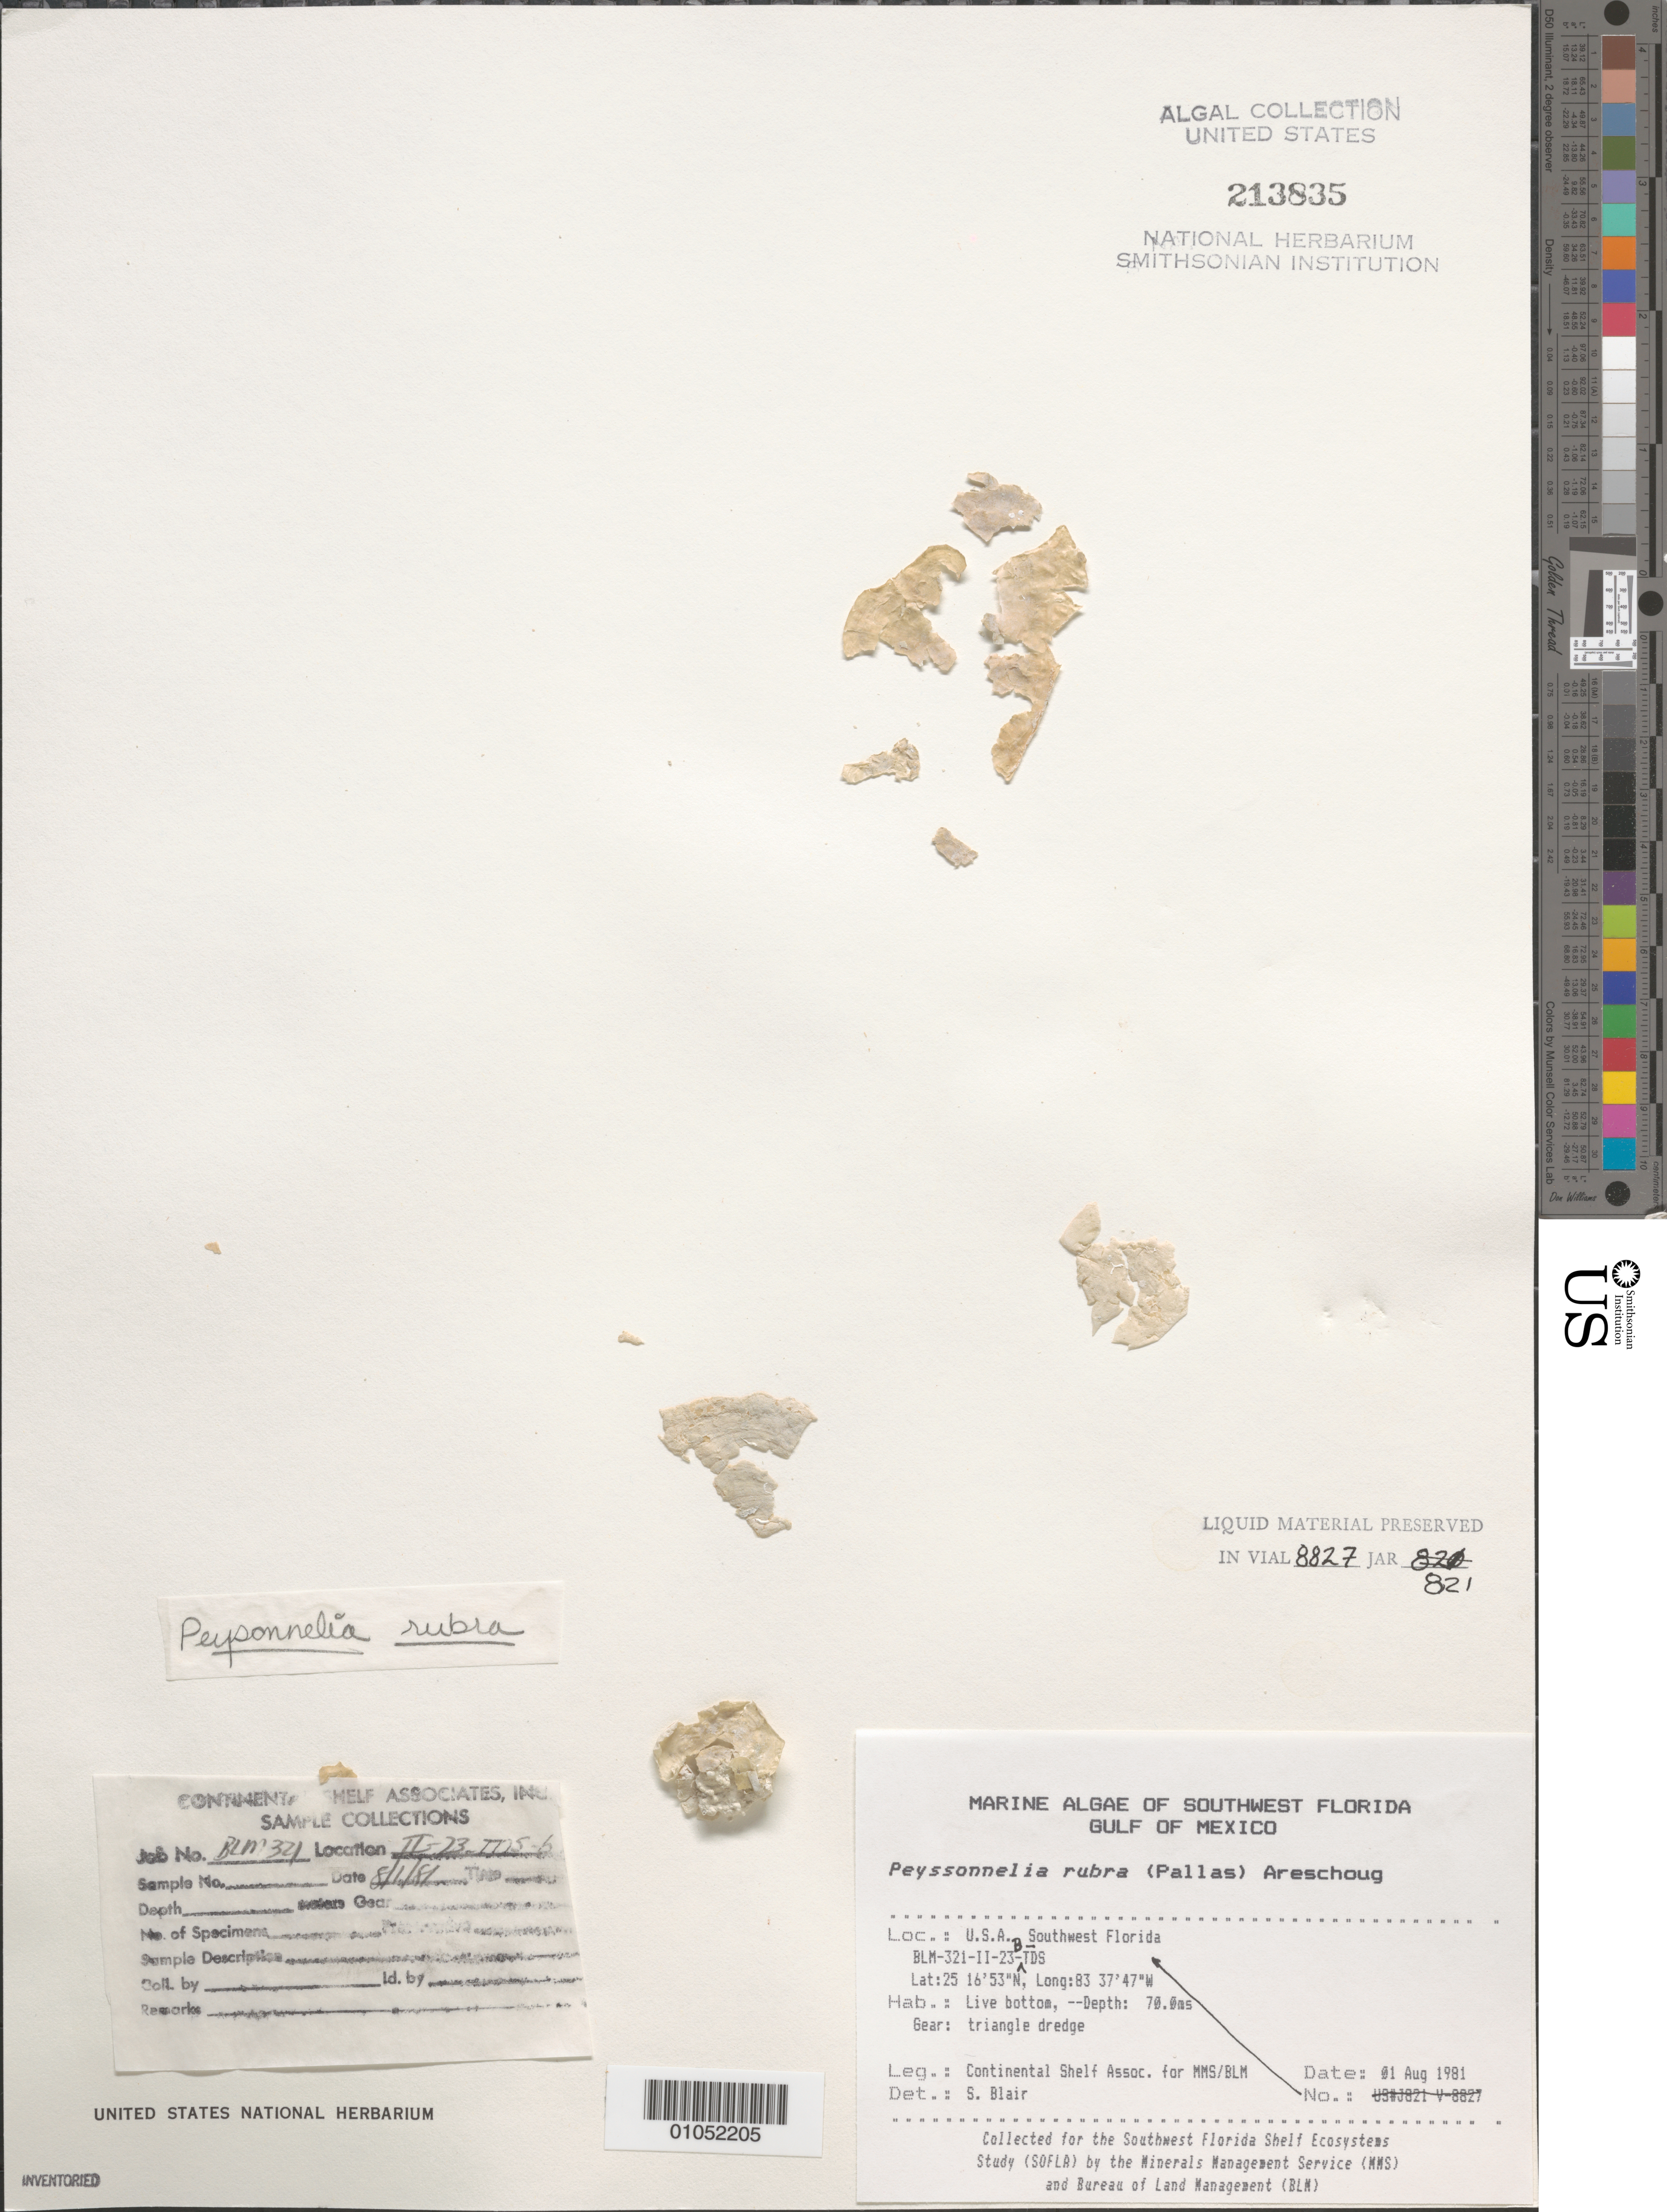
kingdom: Plantae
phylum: Rhodophyta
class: Florideophyceae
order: Peyssonneliales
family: Peyssonneliaceae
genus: Peyssonnelia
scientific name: Peyssonnelia rubra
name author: (Grev.) J. Agardh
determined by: Blair, S. M.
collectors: Continental Shelf Associates for the MMS/BLM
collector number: BLM-321-II-23-B-TDS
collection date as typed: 01 Aug 1981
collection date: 1981-08-01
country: United States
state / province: Florida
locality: Gulf of Mexico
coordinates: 25 16'53"N, 83 37'47"W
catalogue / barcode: US 213835